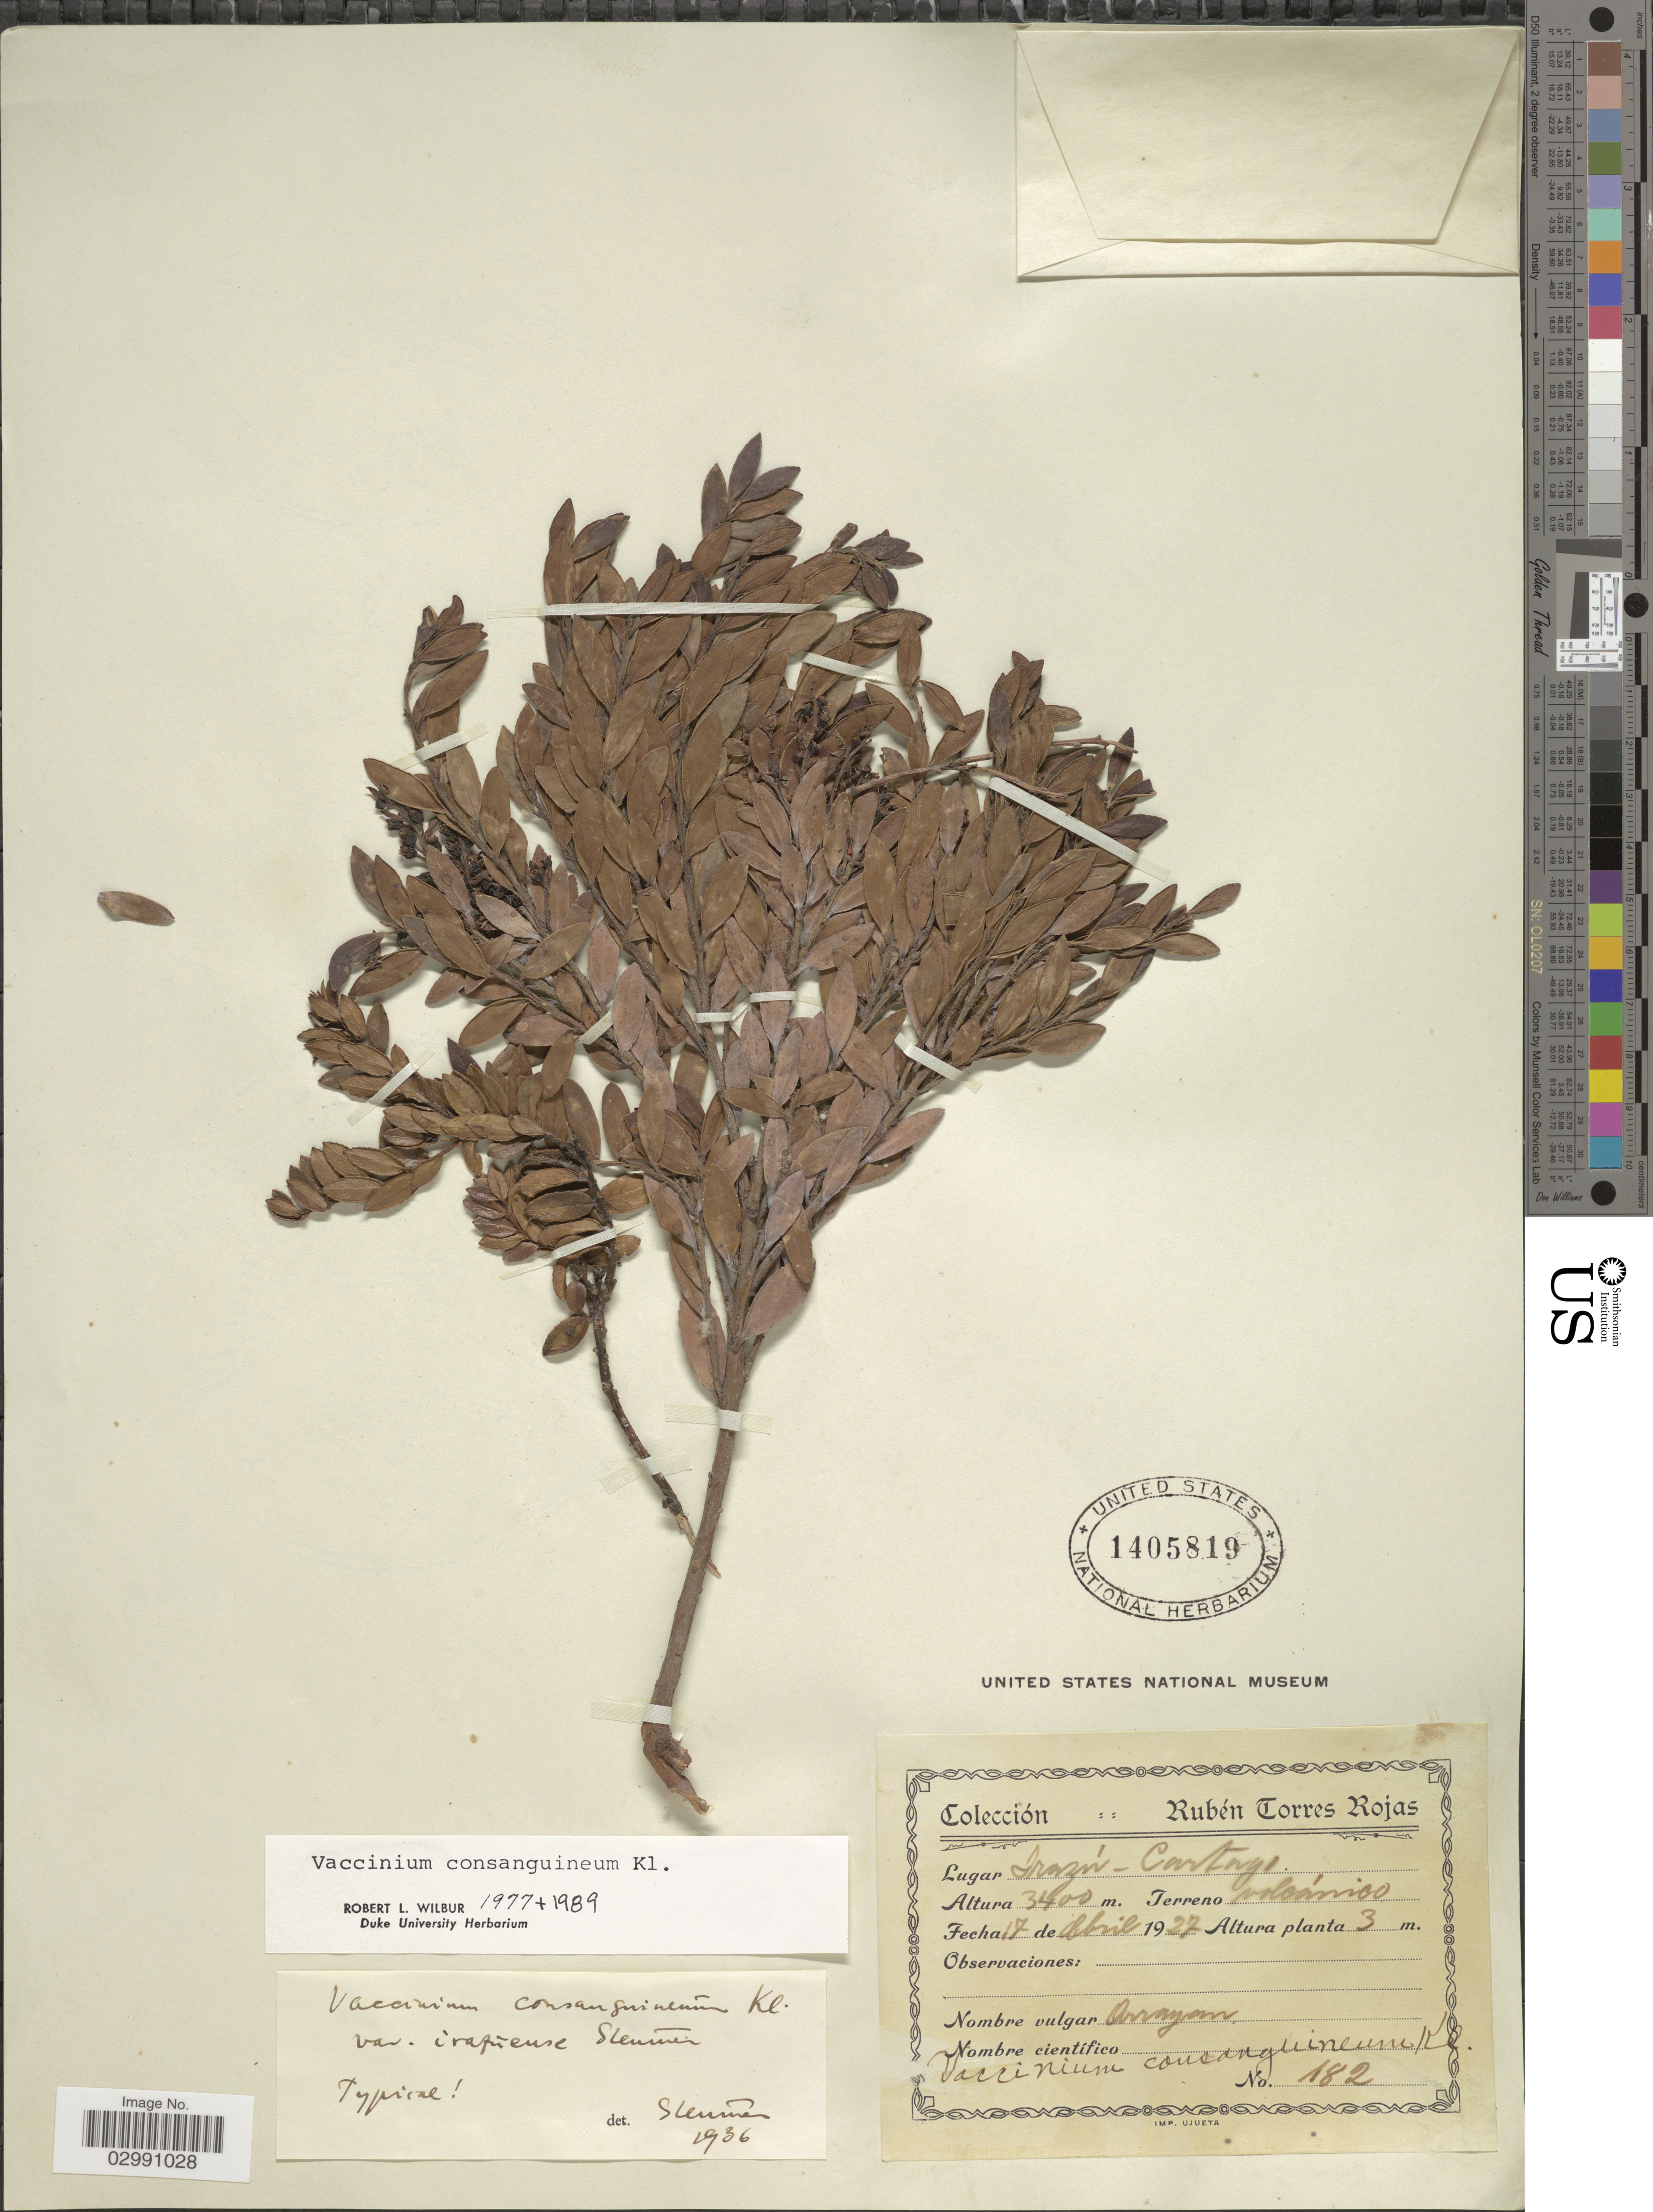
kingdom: Plantae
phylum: Tracheophyta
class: Magnoliopsida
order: Ericales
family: Ericaceae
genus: Vaccinium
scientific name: Vaccinium consanguineum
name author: Klotzsch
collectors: R. Torres Rojas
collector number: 182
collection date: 1927-04-17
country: Costa Rica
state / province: Cartago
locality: Irazú-Cartago.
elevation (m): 3400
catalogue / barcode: US 1405819